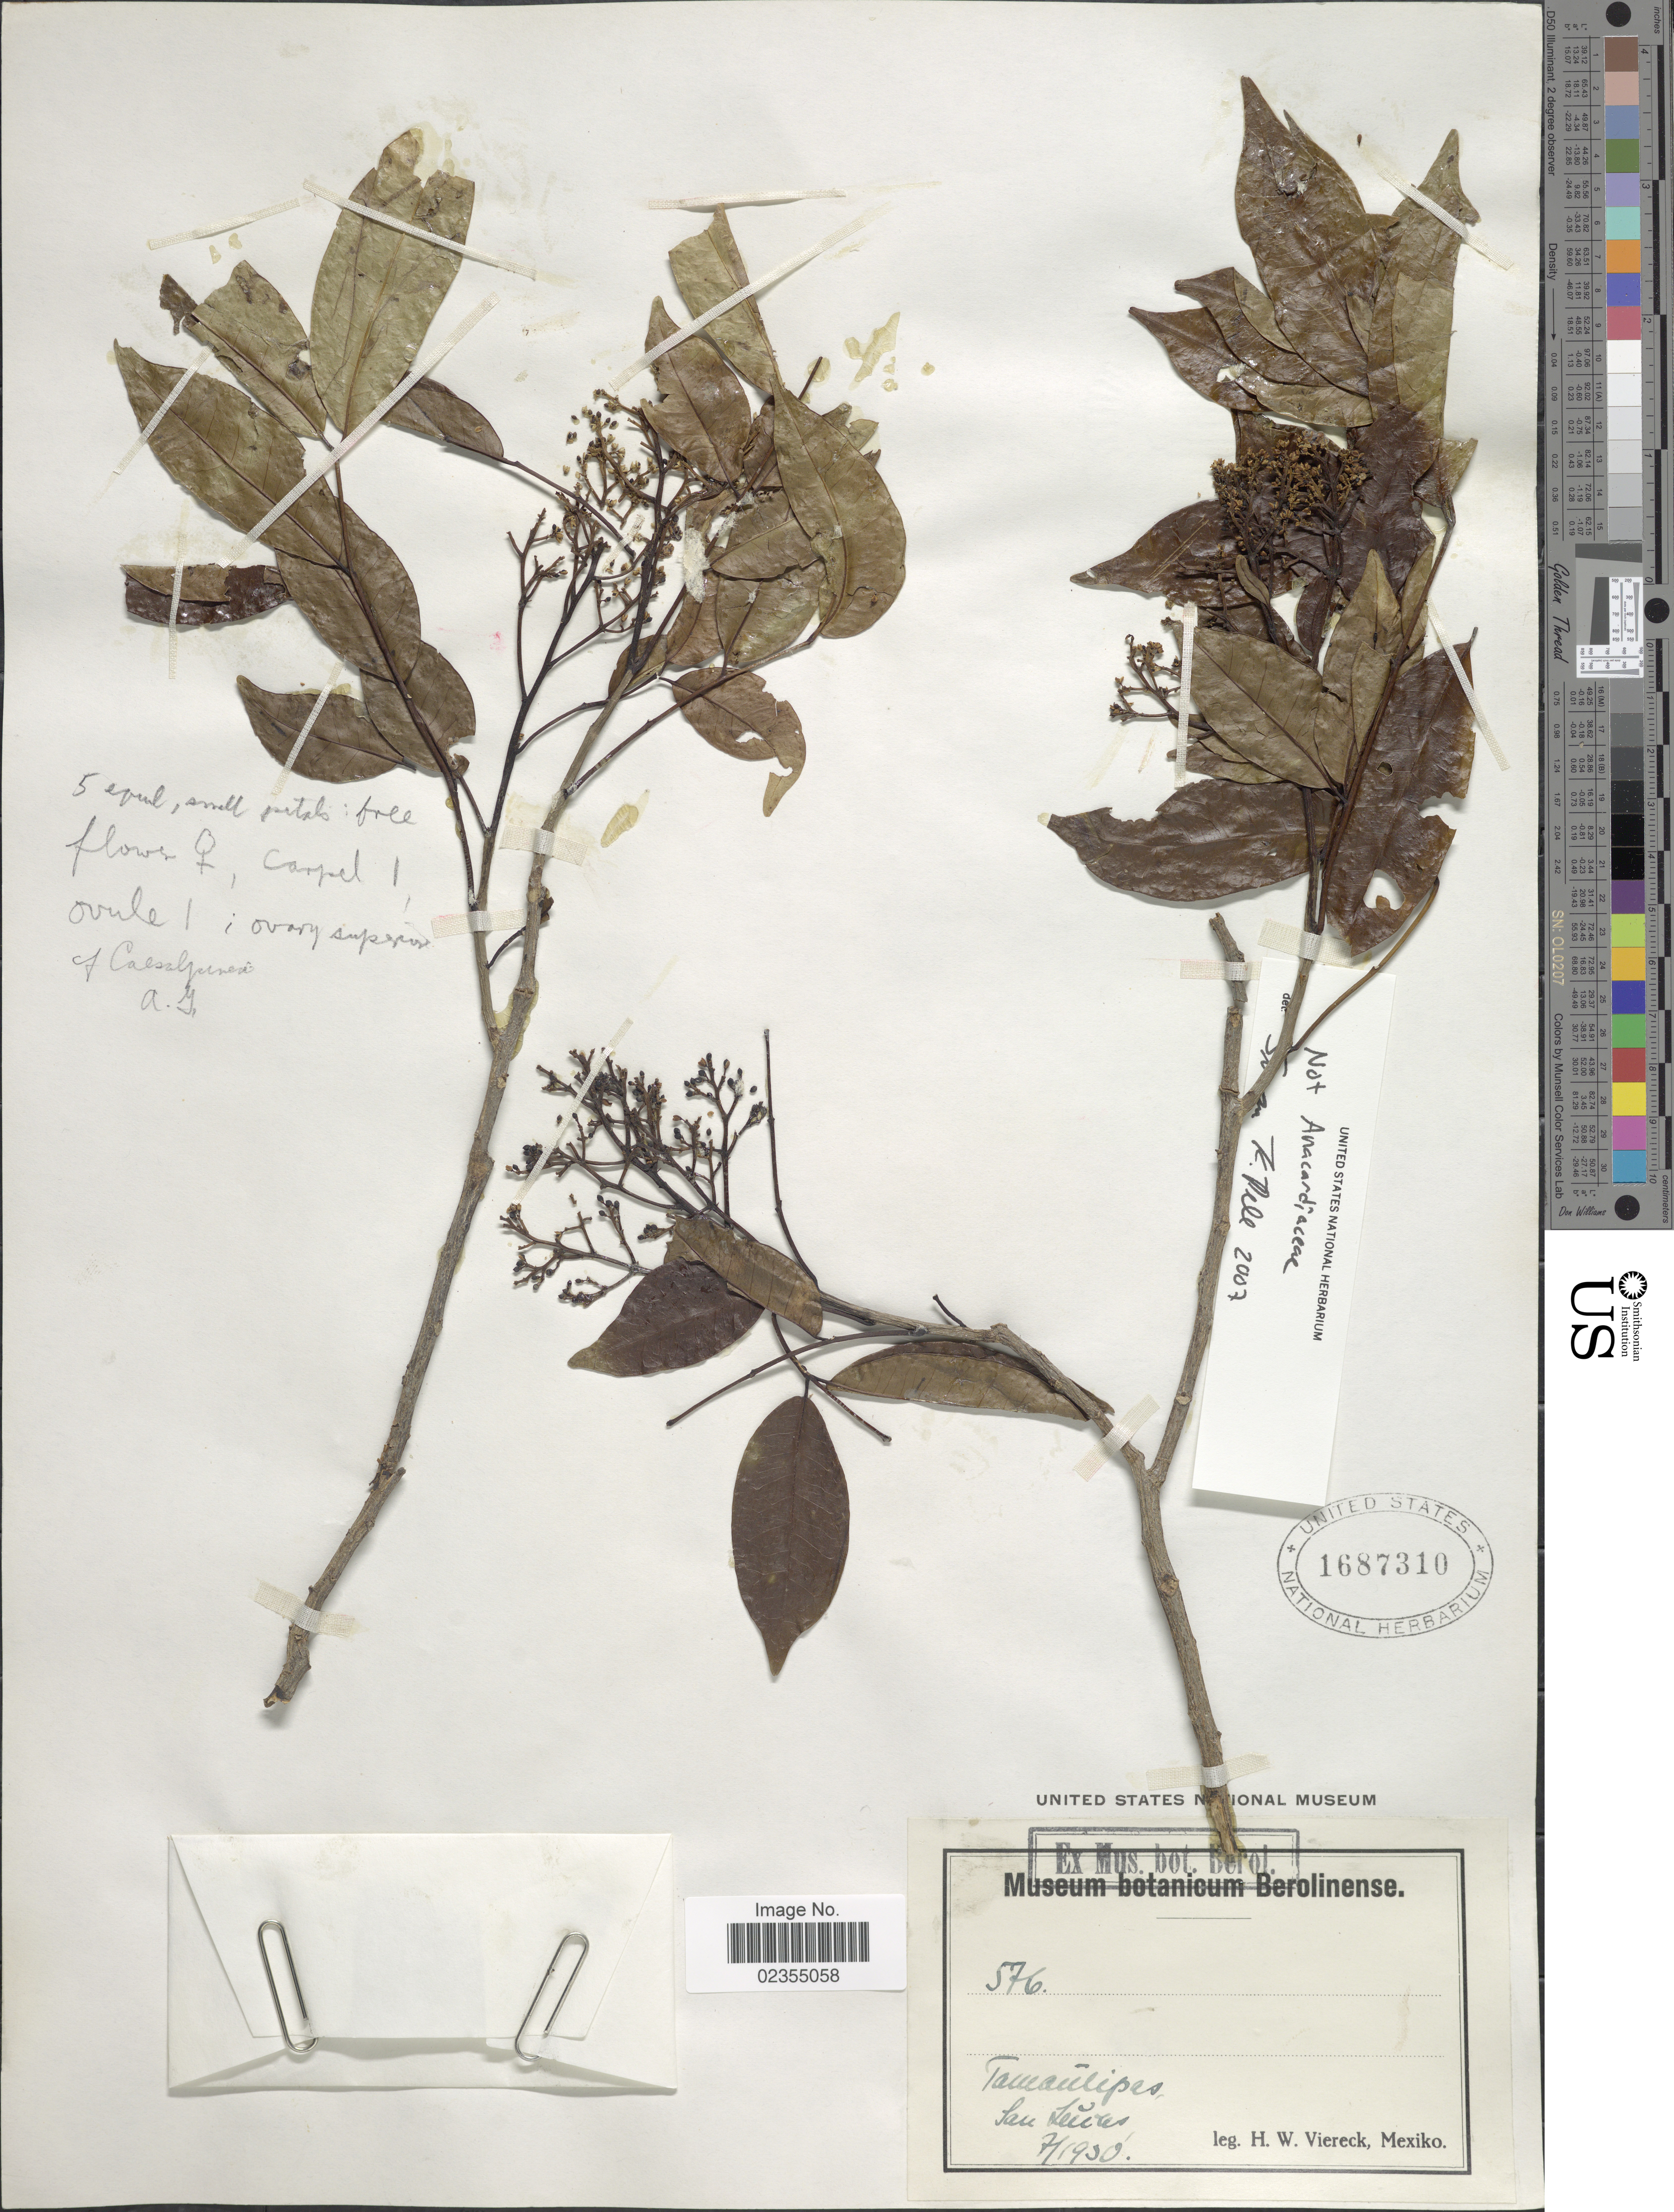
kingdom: Plantae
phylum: Tracheophyta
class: Magnoliopsida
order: Sapindales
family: Rutaceae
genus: Zanthoxylum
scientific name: Zanthoxylum sp.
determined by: Londoño-Echeverri, Y.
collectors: H. W. Viereck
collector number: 576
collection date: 1950-07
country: Mexico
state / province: Tamaulipas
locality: San Lucas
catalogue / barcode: US 1687310